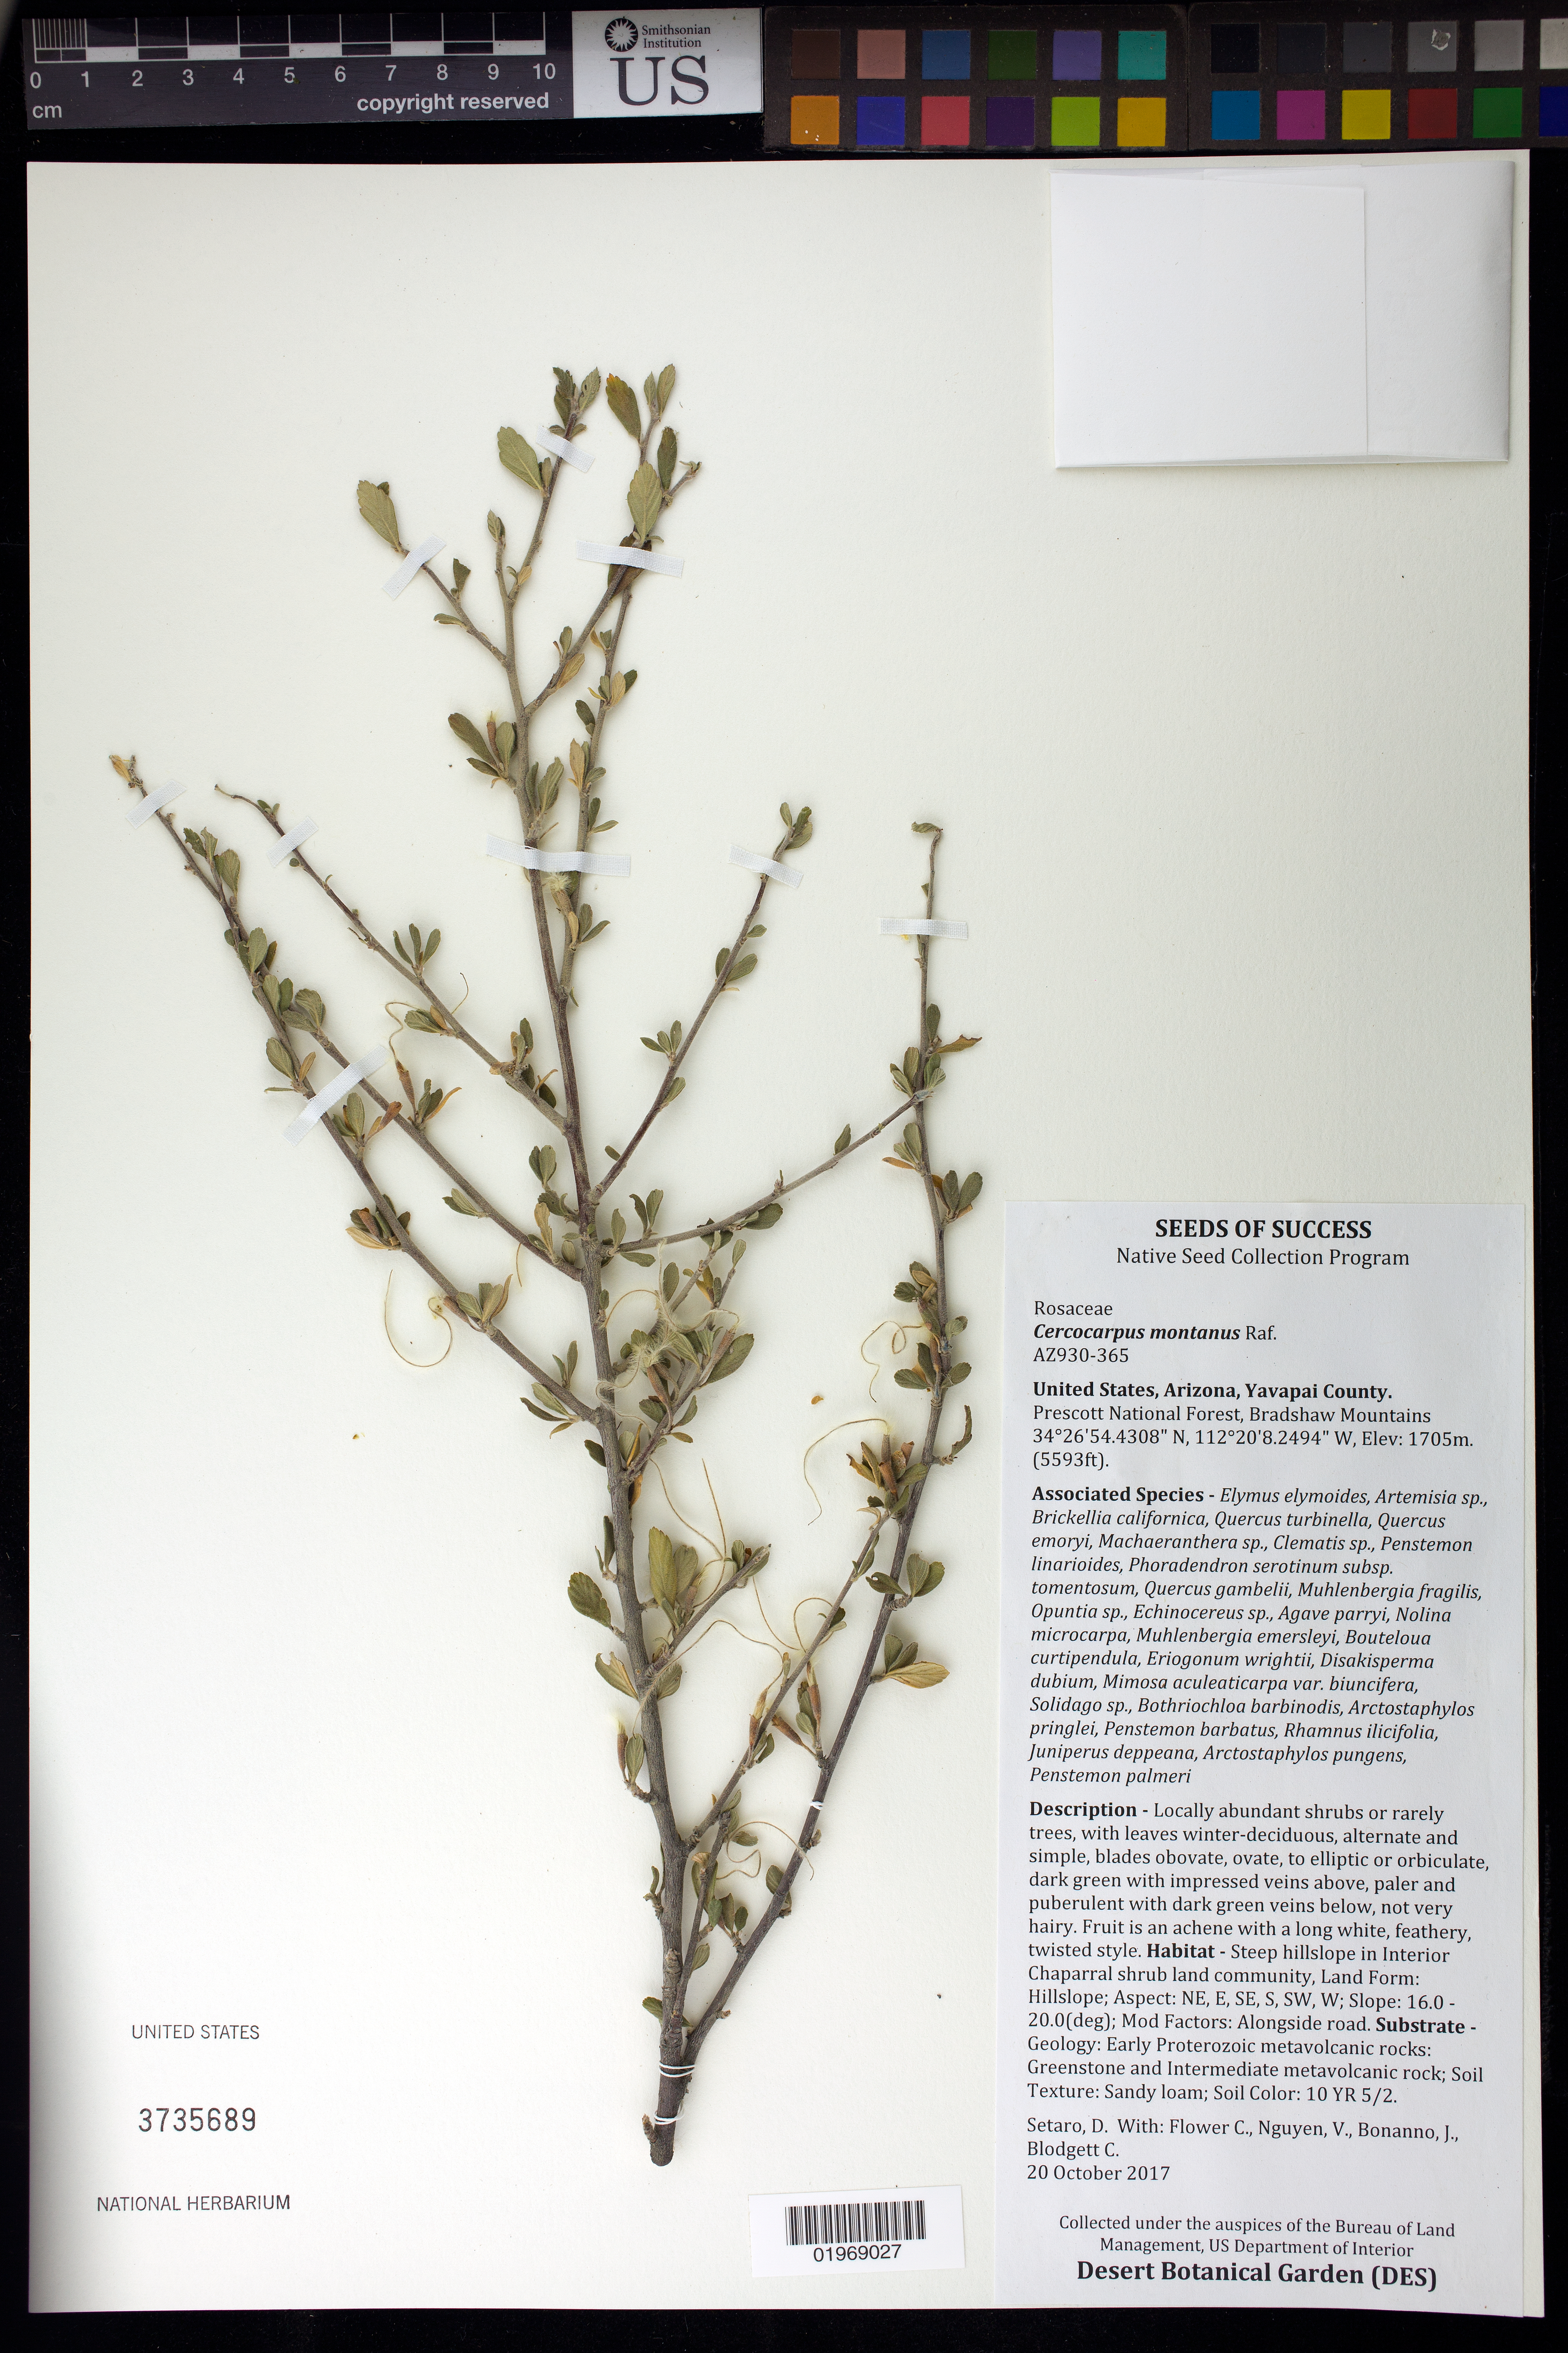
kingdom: Plantae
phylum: Tracheophyta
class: Magnoliopsida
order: Rosales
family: Rosaceae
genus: Cercocarpus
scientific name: Cercocarpus montanus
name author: Raf.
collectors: D. Setaro, C. Flower, V. Nguyen, J. Bonanno & C. Blodgett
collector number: AZ930-365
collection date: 2017-10-20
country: United States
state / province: Arizona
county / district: Yavapai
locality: Prescott National Forest, Bradshaw Mountains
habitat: Steep hillslope in Interior Chapparal shrubland community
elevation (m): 1705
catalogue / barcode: US 3735689